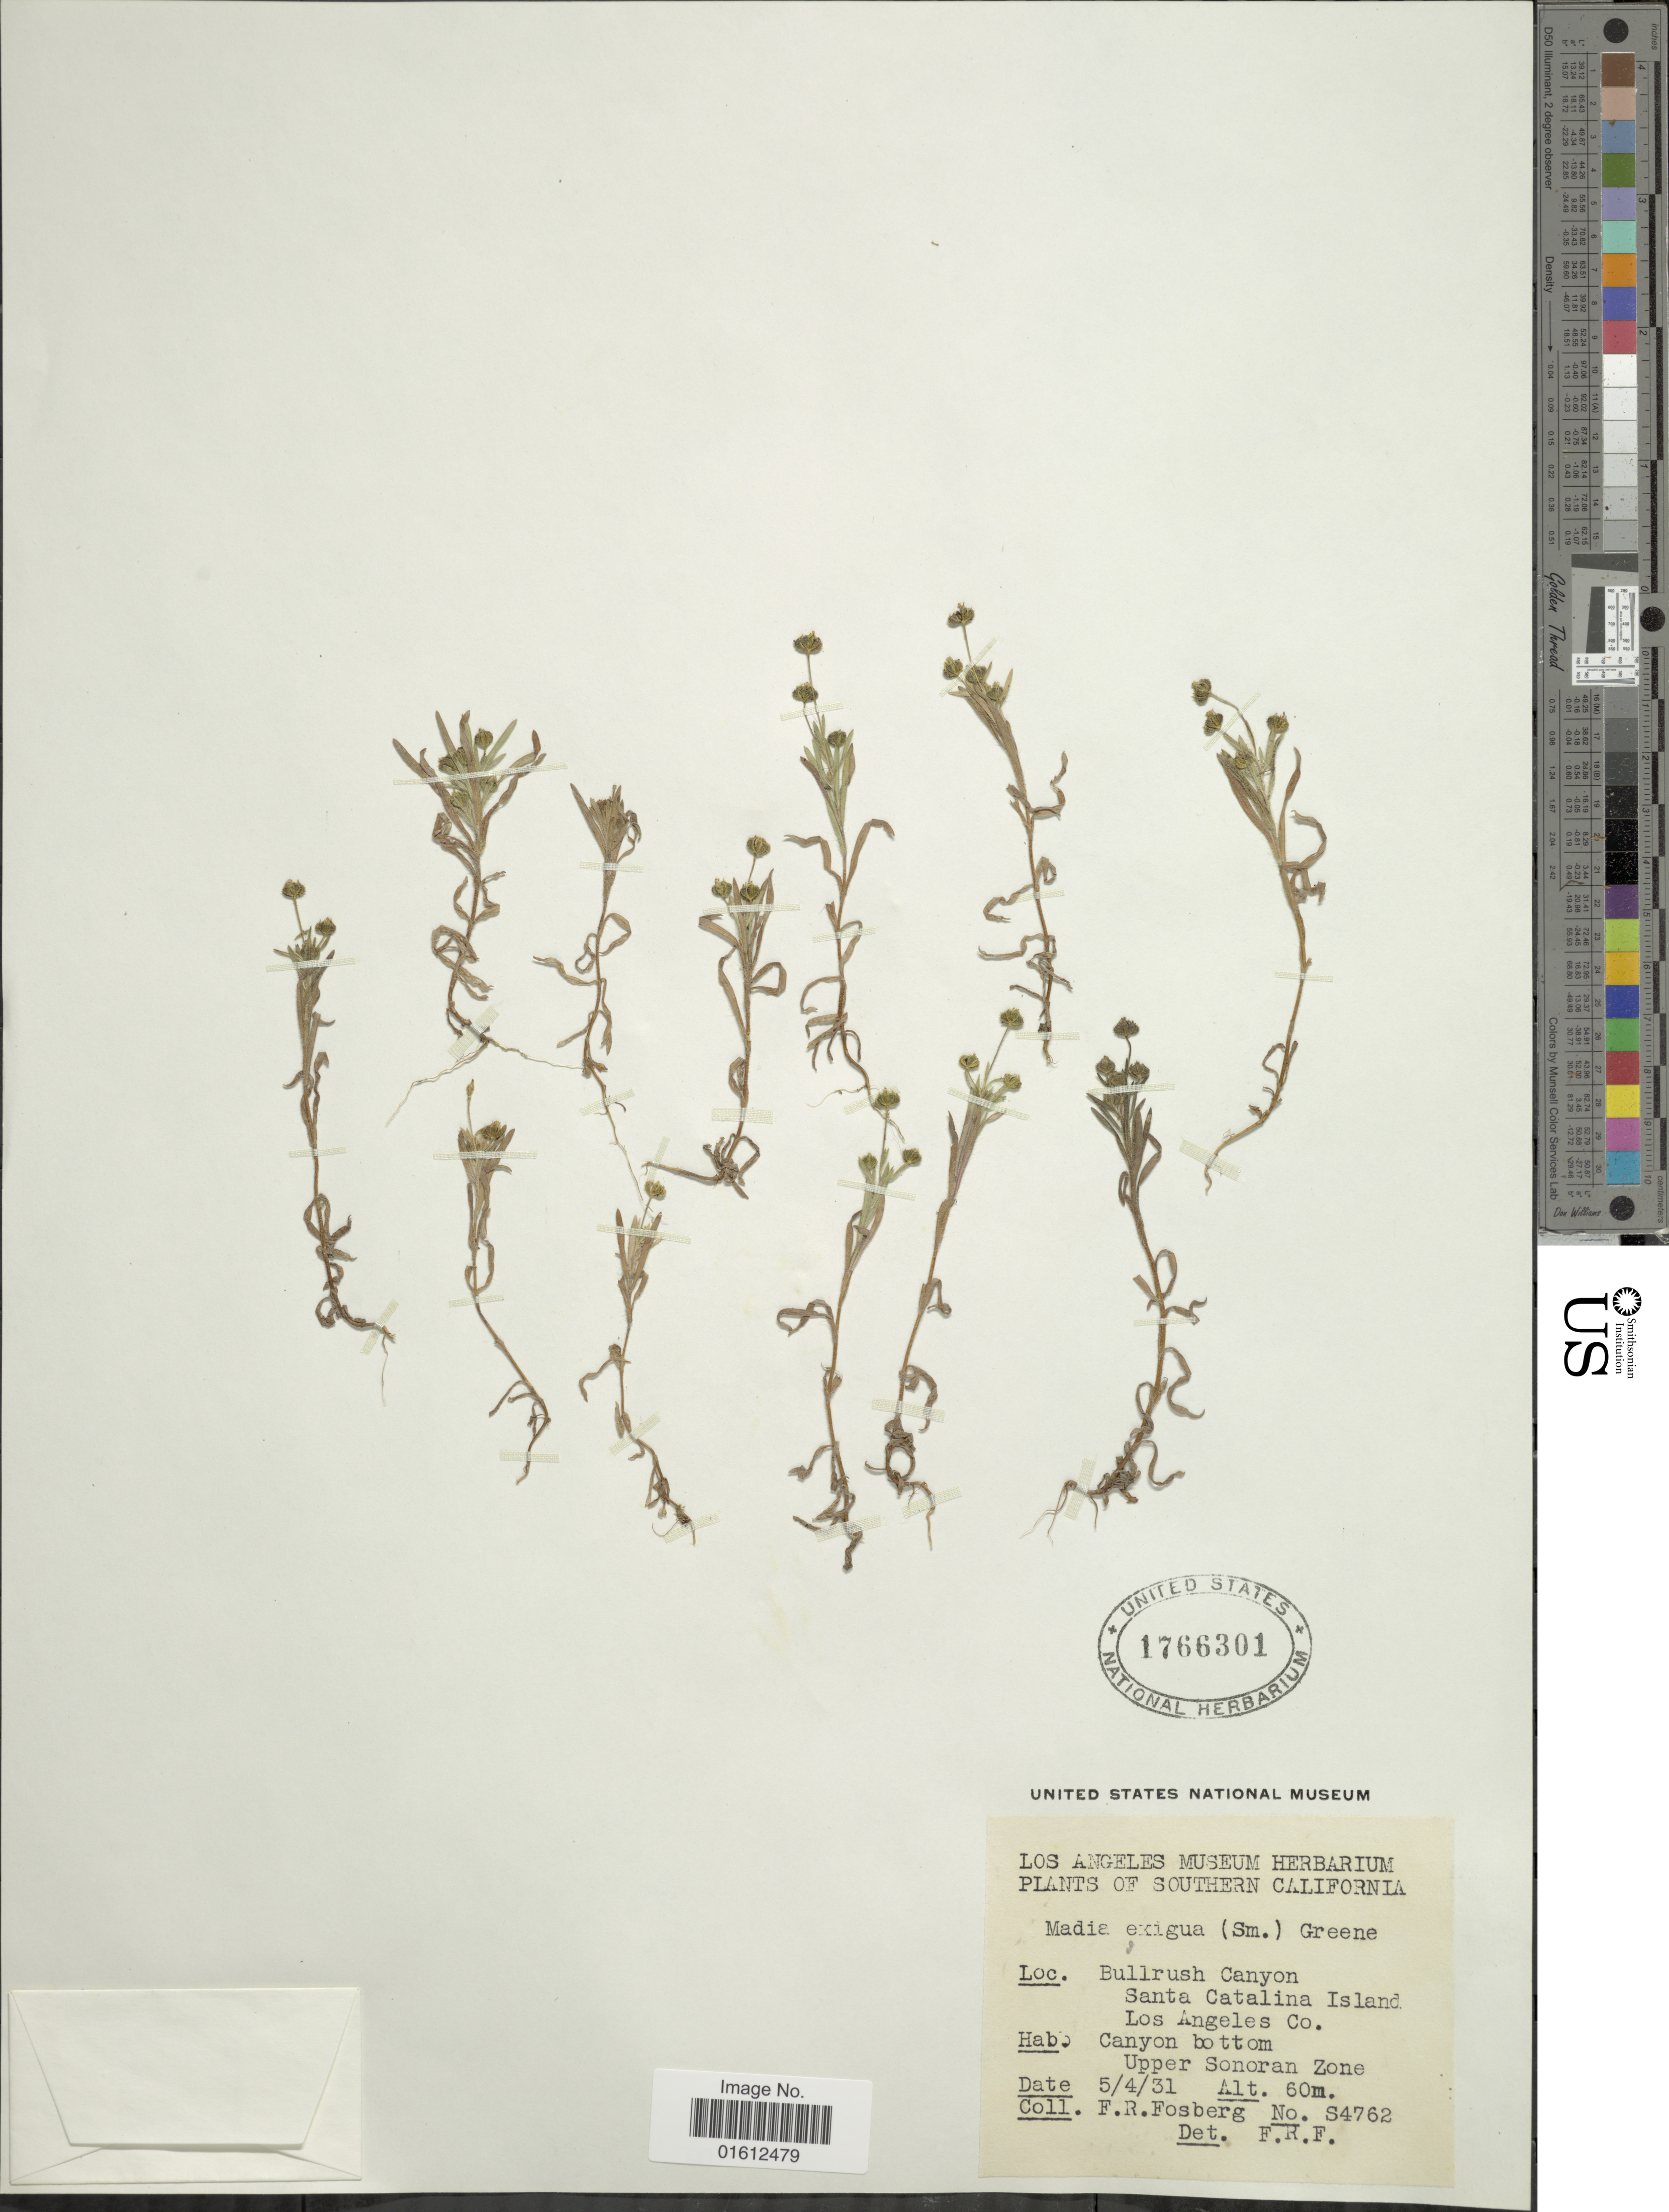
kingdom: Plantae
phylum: Tracheophyta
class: Magnoliopsida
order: Asterales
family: Asteraceae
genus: Madia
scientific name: Madia exigua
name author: (Sm.) A. Gray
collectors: F. R. Fosberg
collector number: S4762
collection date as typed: Transcribed d/m/y: 4/5/31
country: United States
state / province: California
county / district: Los Angeles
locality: Southern California. Bullrush Canyon. Santa Catalina Island. Los Angeles Co. Canyon bottom. Upper Sonoran Zone.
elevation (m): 60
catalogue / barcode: US 1766301